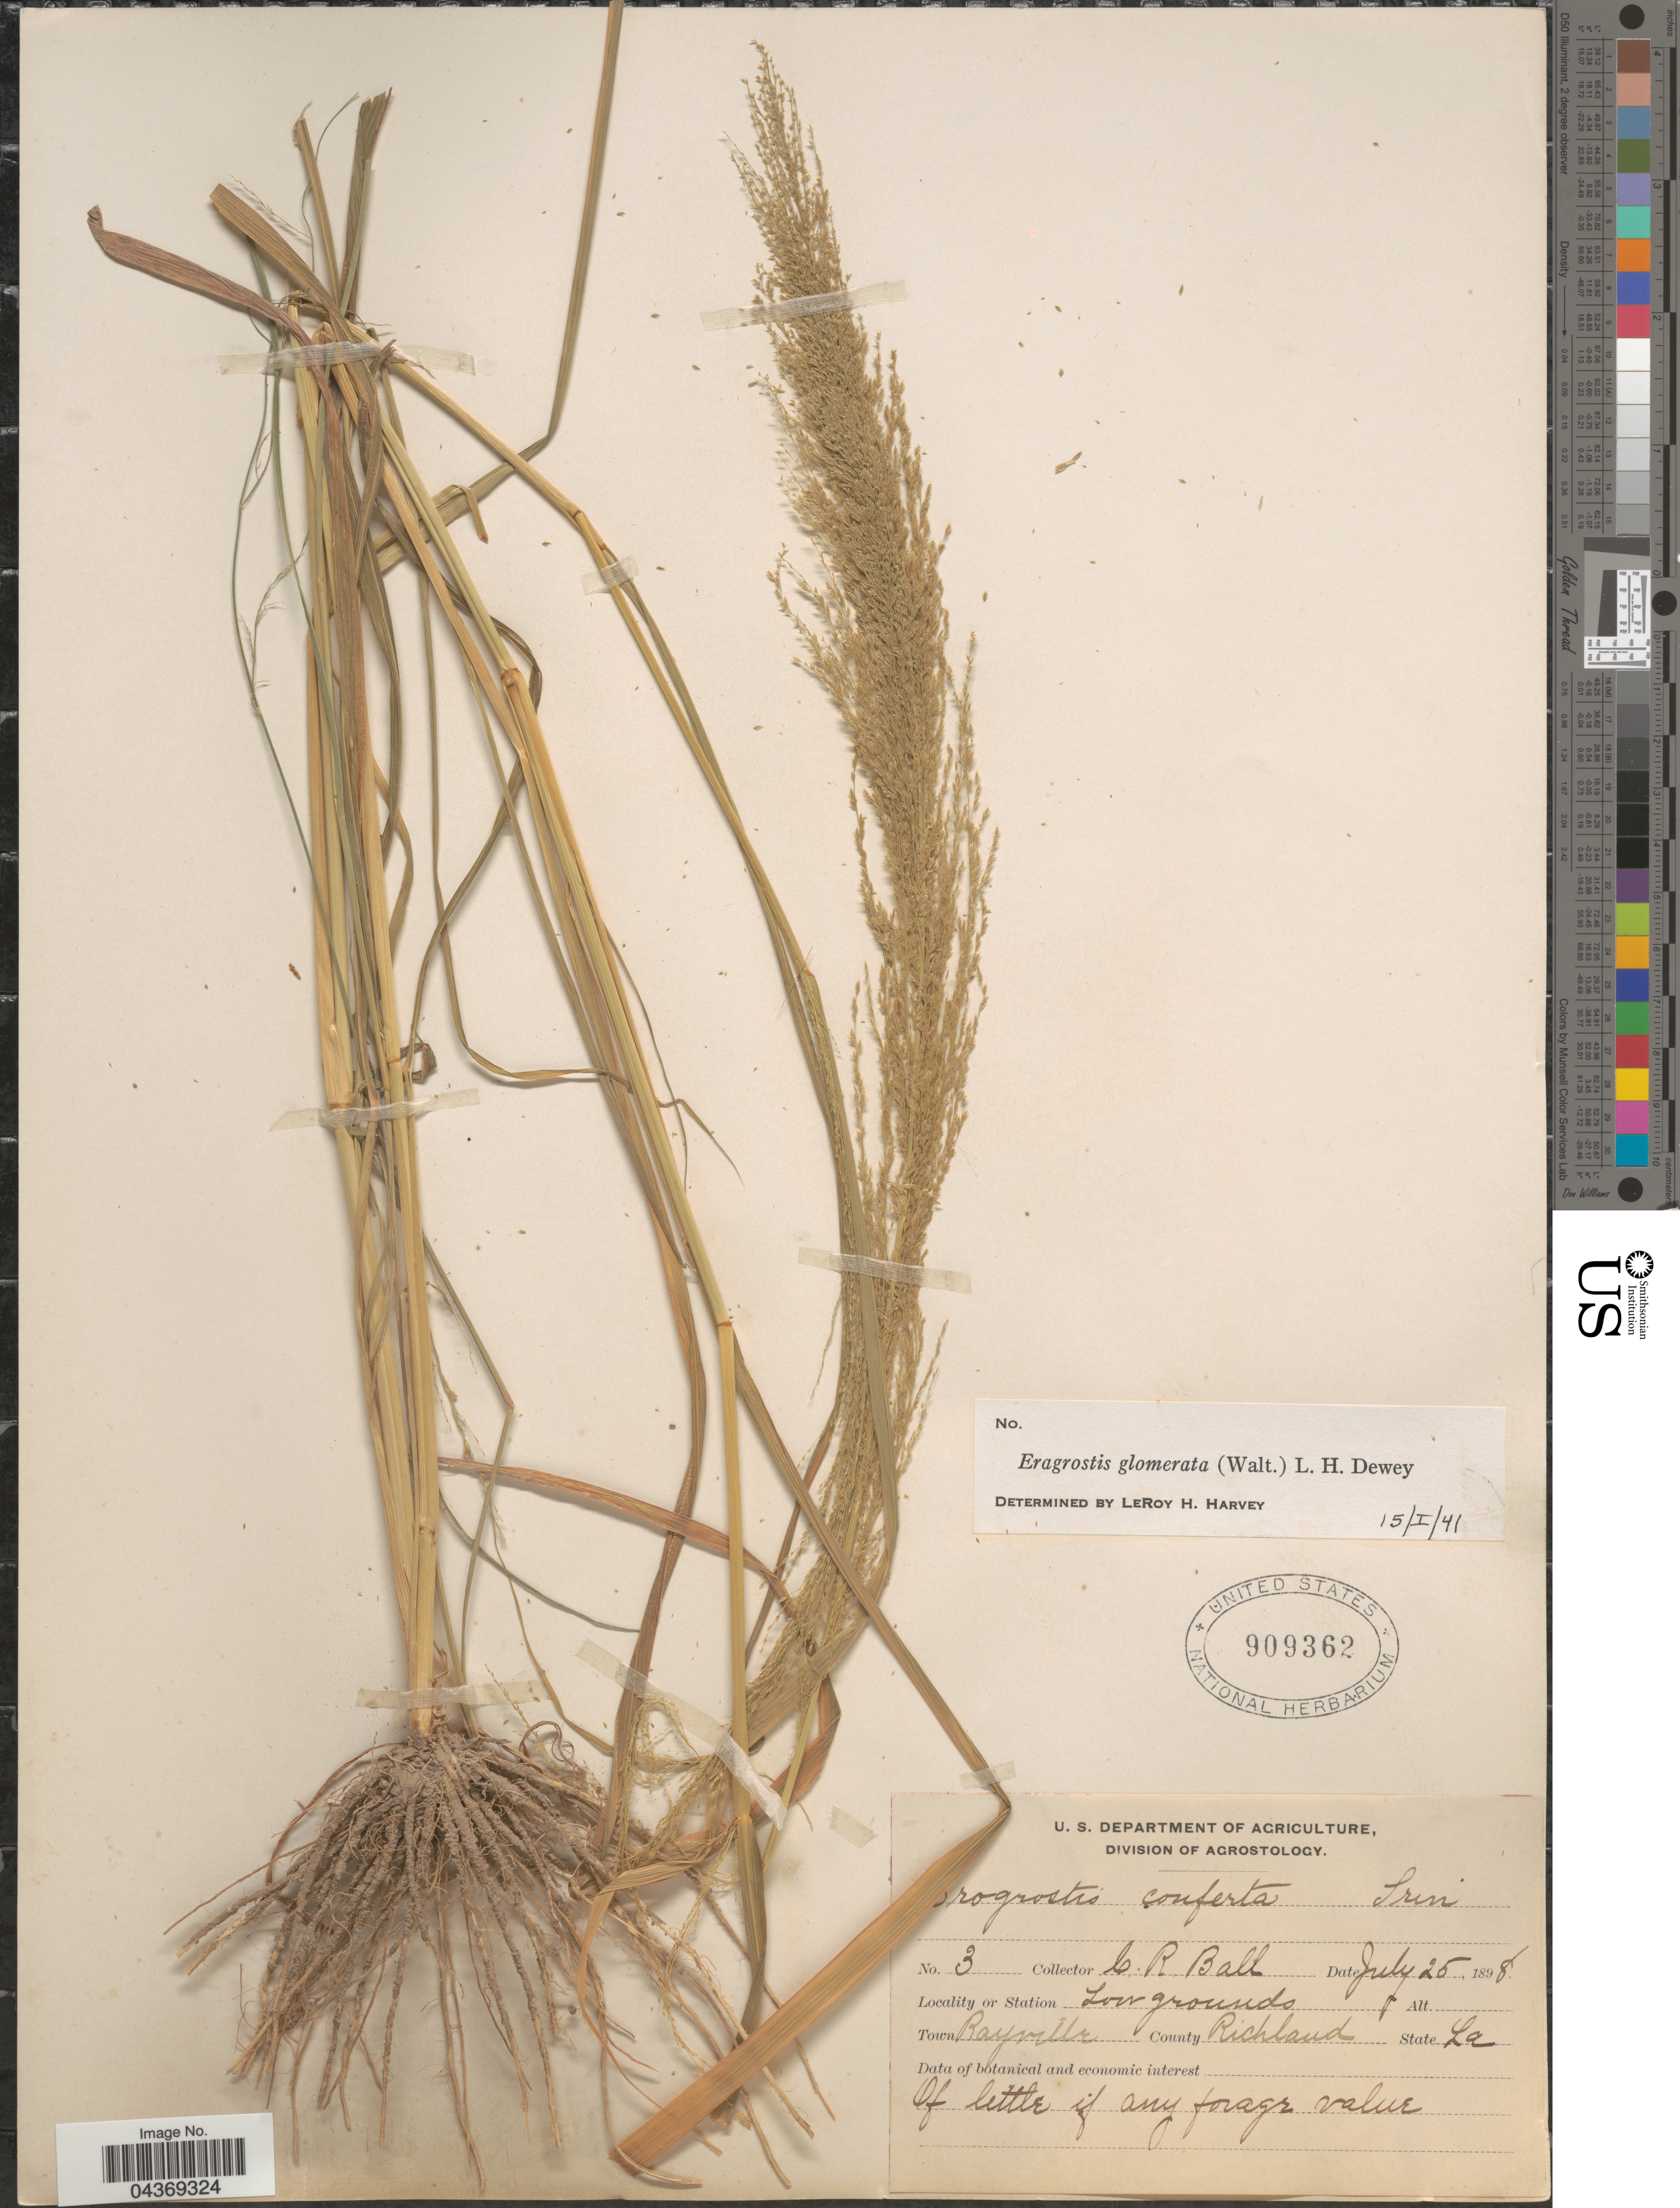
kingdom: Plantae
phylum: Tracheophyta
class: Liliopsida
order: Poales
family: Poaceae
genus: Eragrostis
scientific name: Eragrostis japonica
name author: (Thunb.) Trin.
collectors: C. R. Ball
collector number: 3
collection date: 1898-07-25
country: United States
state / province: Louisiana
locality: Low grounds. Town Rayville. County Richland.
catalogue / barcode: US 909362